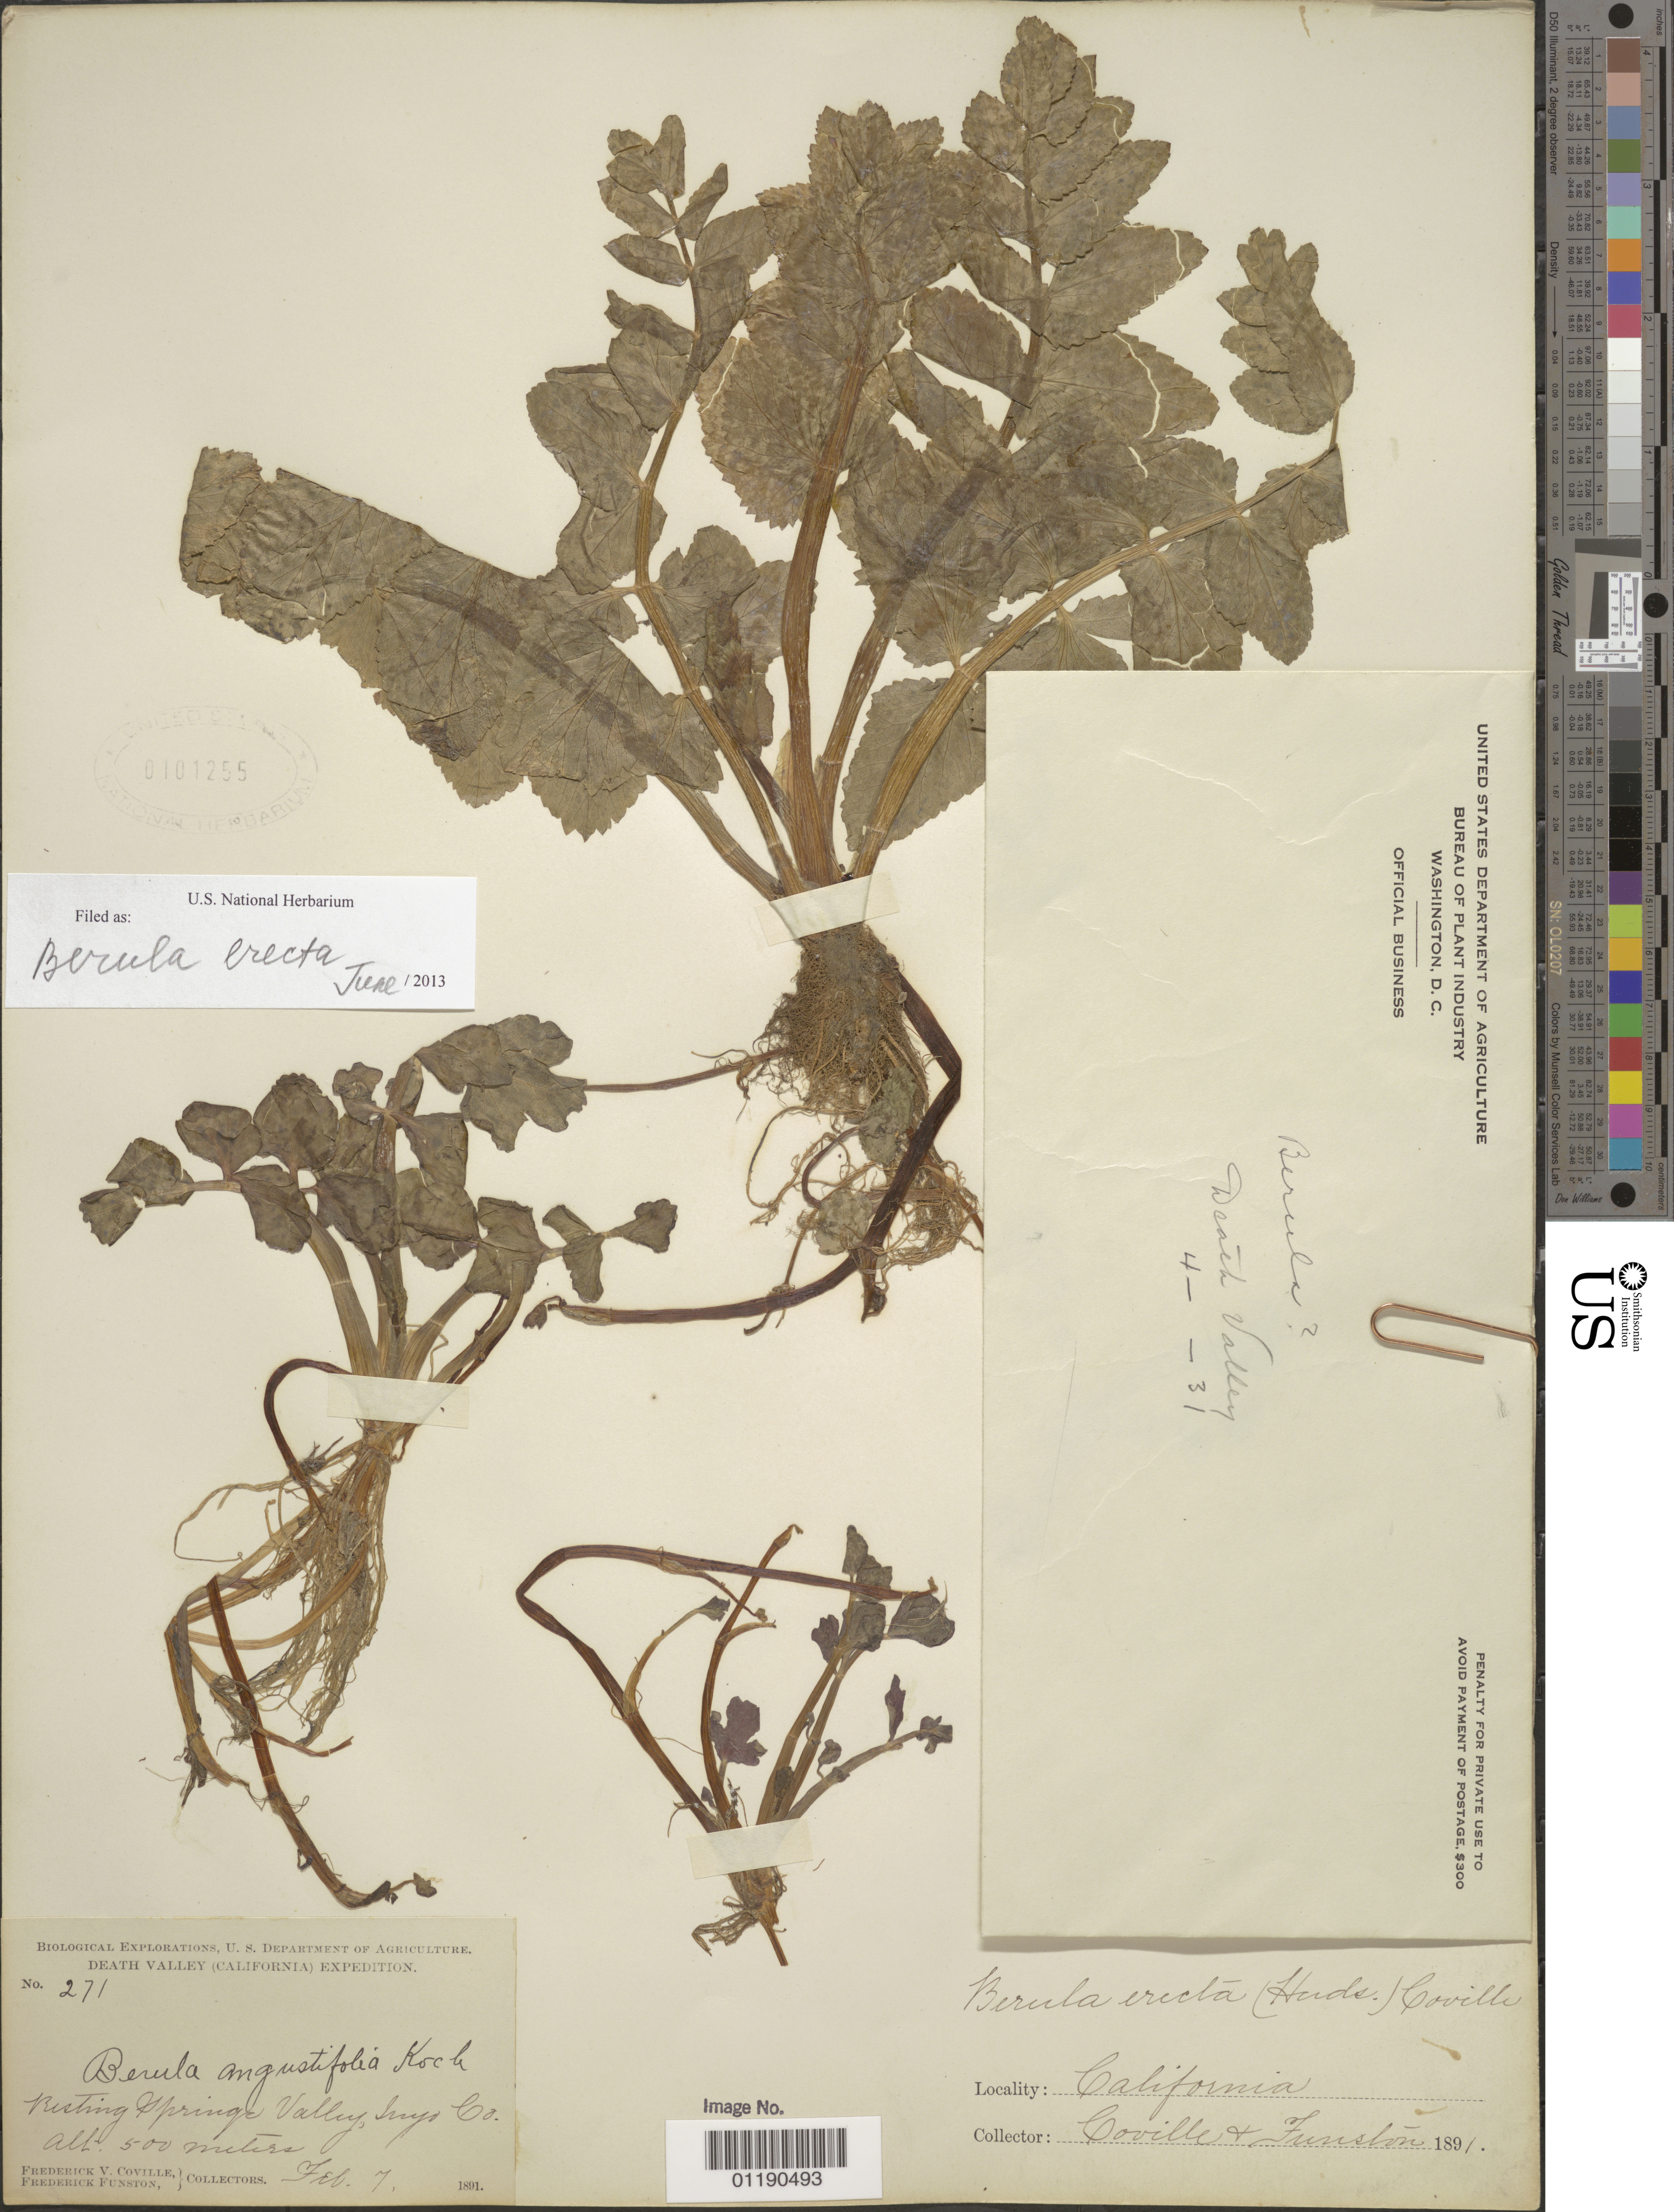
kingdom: Plantae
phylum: Tracheophyta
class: Magnoliopsida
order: Apiales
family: Apiaceae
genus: Berula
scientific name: Berula erecta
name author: (Huds.) Coville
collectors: F. V. Coville & F. Funston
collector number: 271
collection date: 1891-02-07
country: United States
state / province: California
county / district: Inyo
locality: Resting Spring Valley.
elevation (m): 500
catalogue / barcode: US 101255